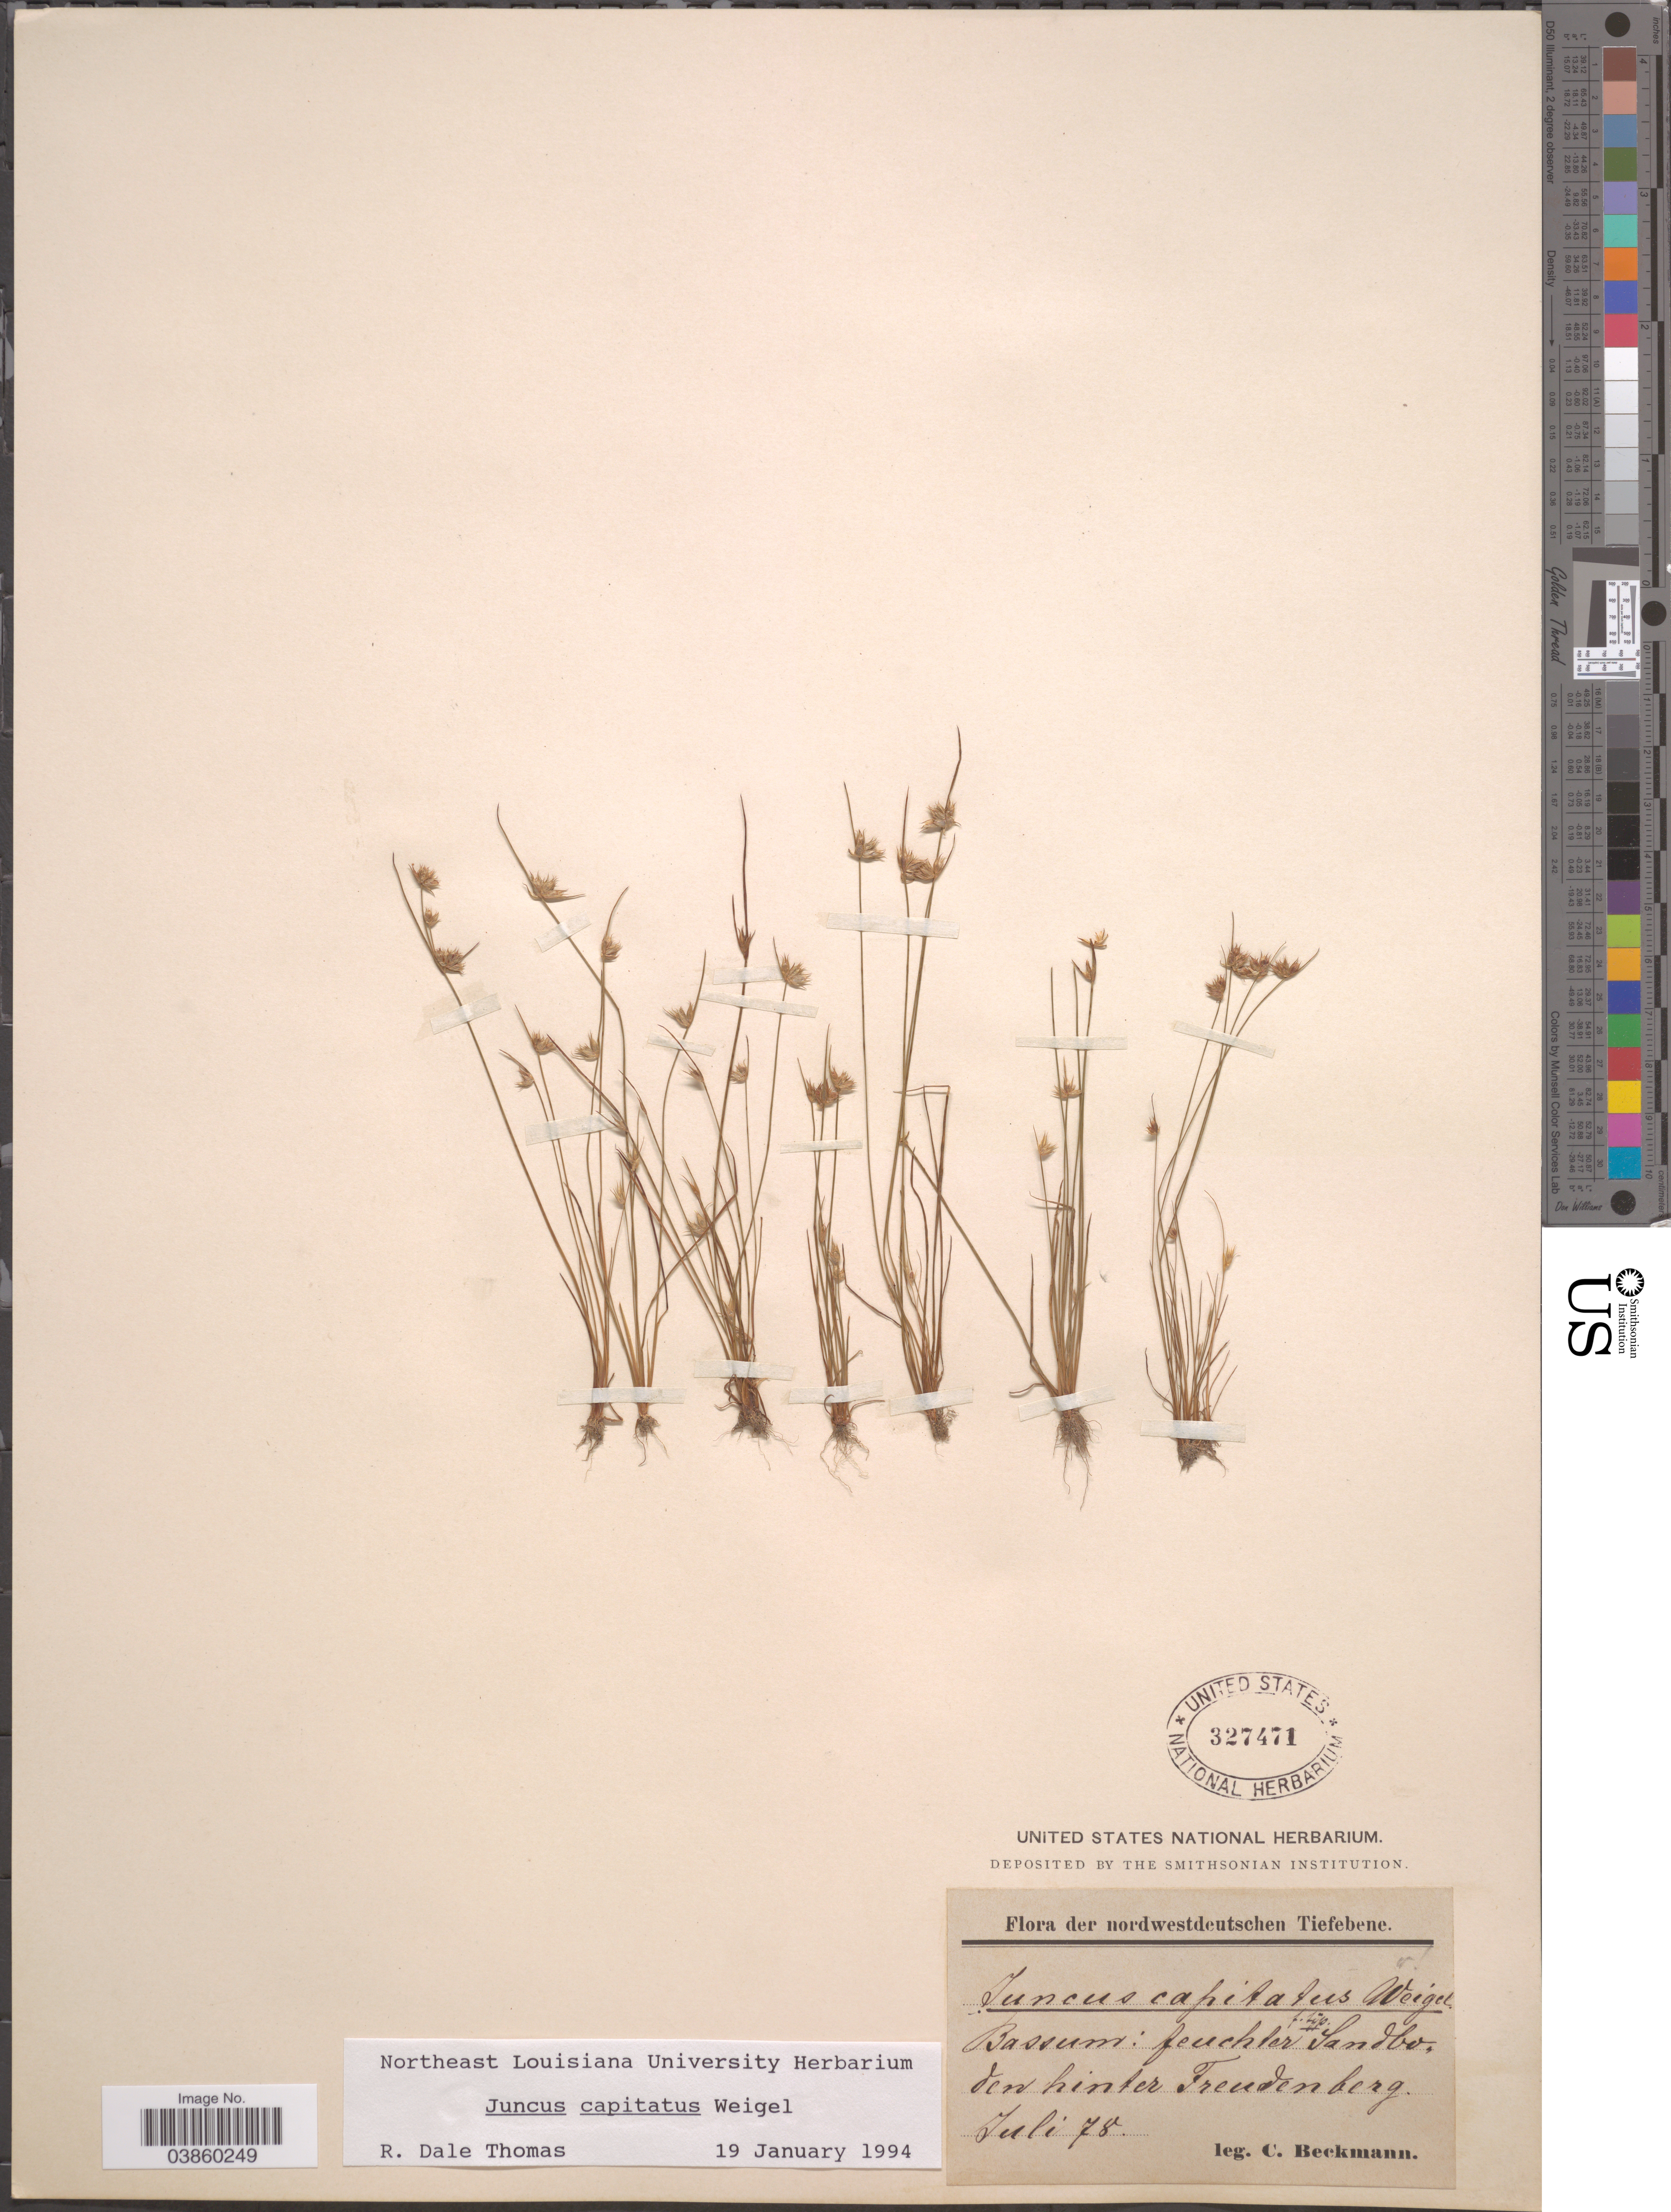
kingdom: Plantae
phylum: Tracheophyta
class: Liliopsida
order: Poales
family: Juncaceae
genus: Juncus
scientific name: Juncus capitatus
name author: Weigel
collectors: C. Beckmann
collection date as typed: Transcribed d/m/y: /7/78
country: Germany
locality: Nordwestdeutschen Tiefebene. Bassum: feuchter Sandboden hinter Freudenberg.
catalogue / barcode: US 327471